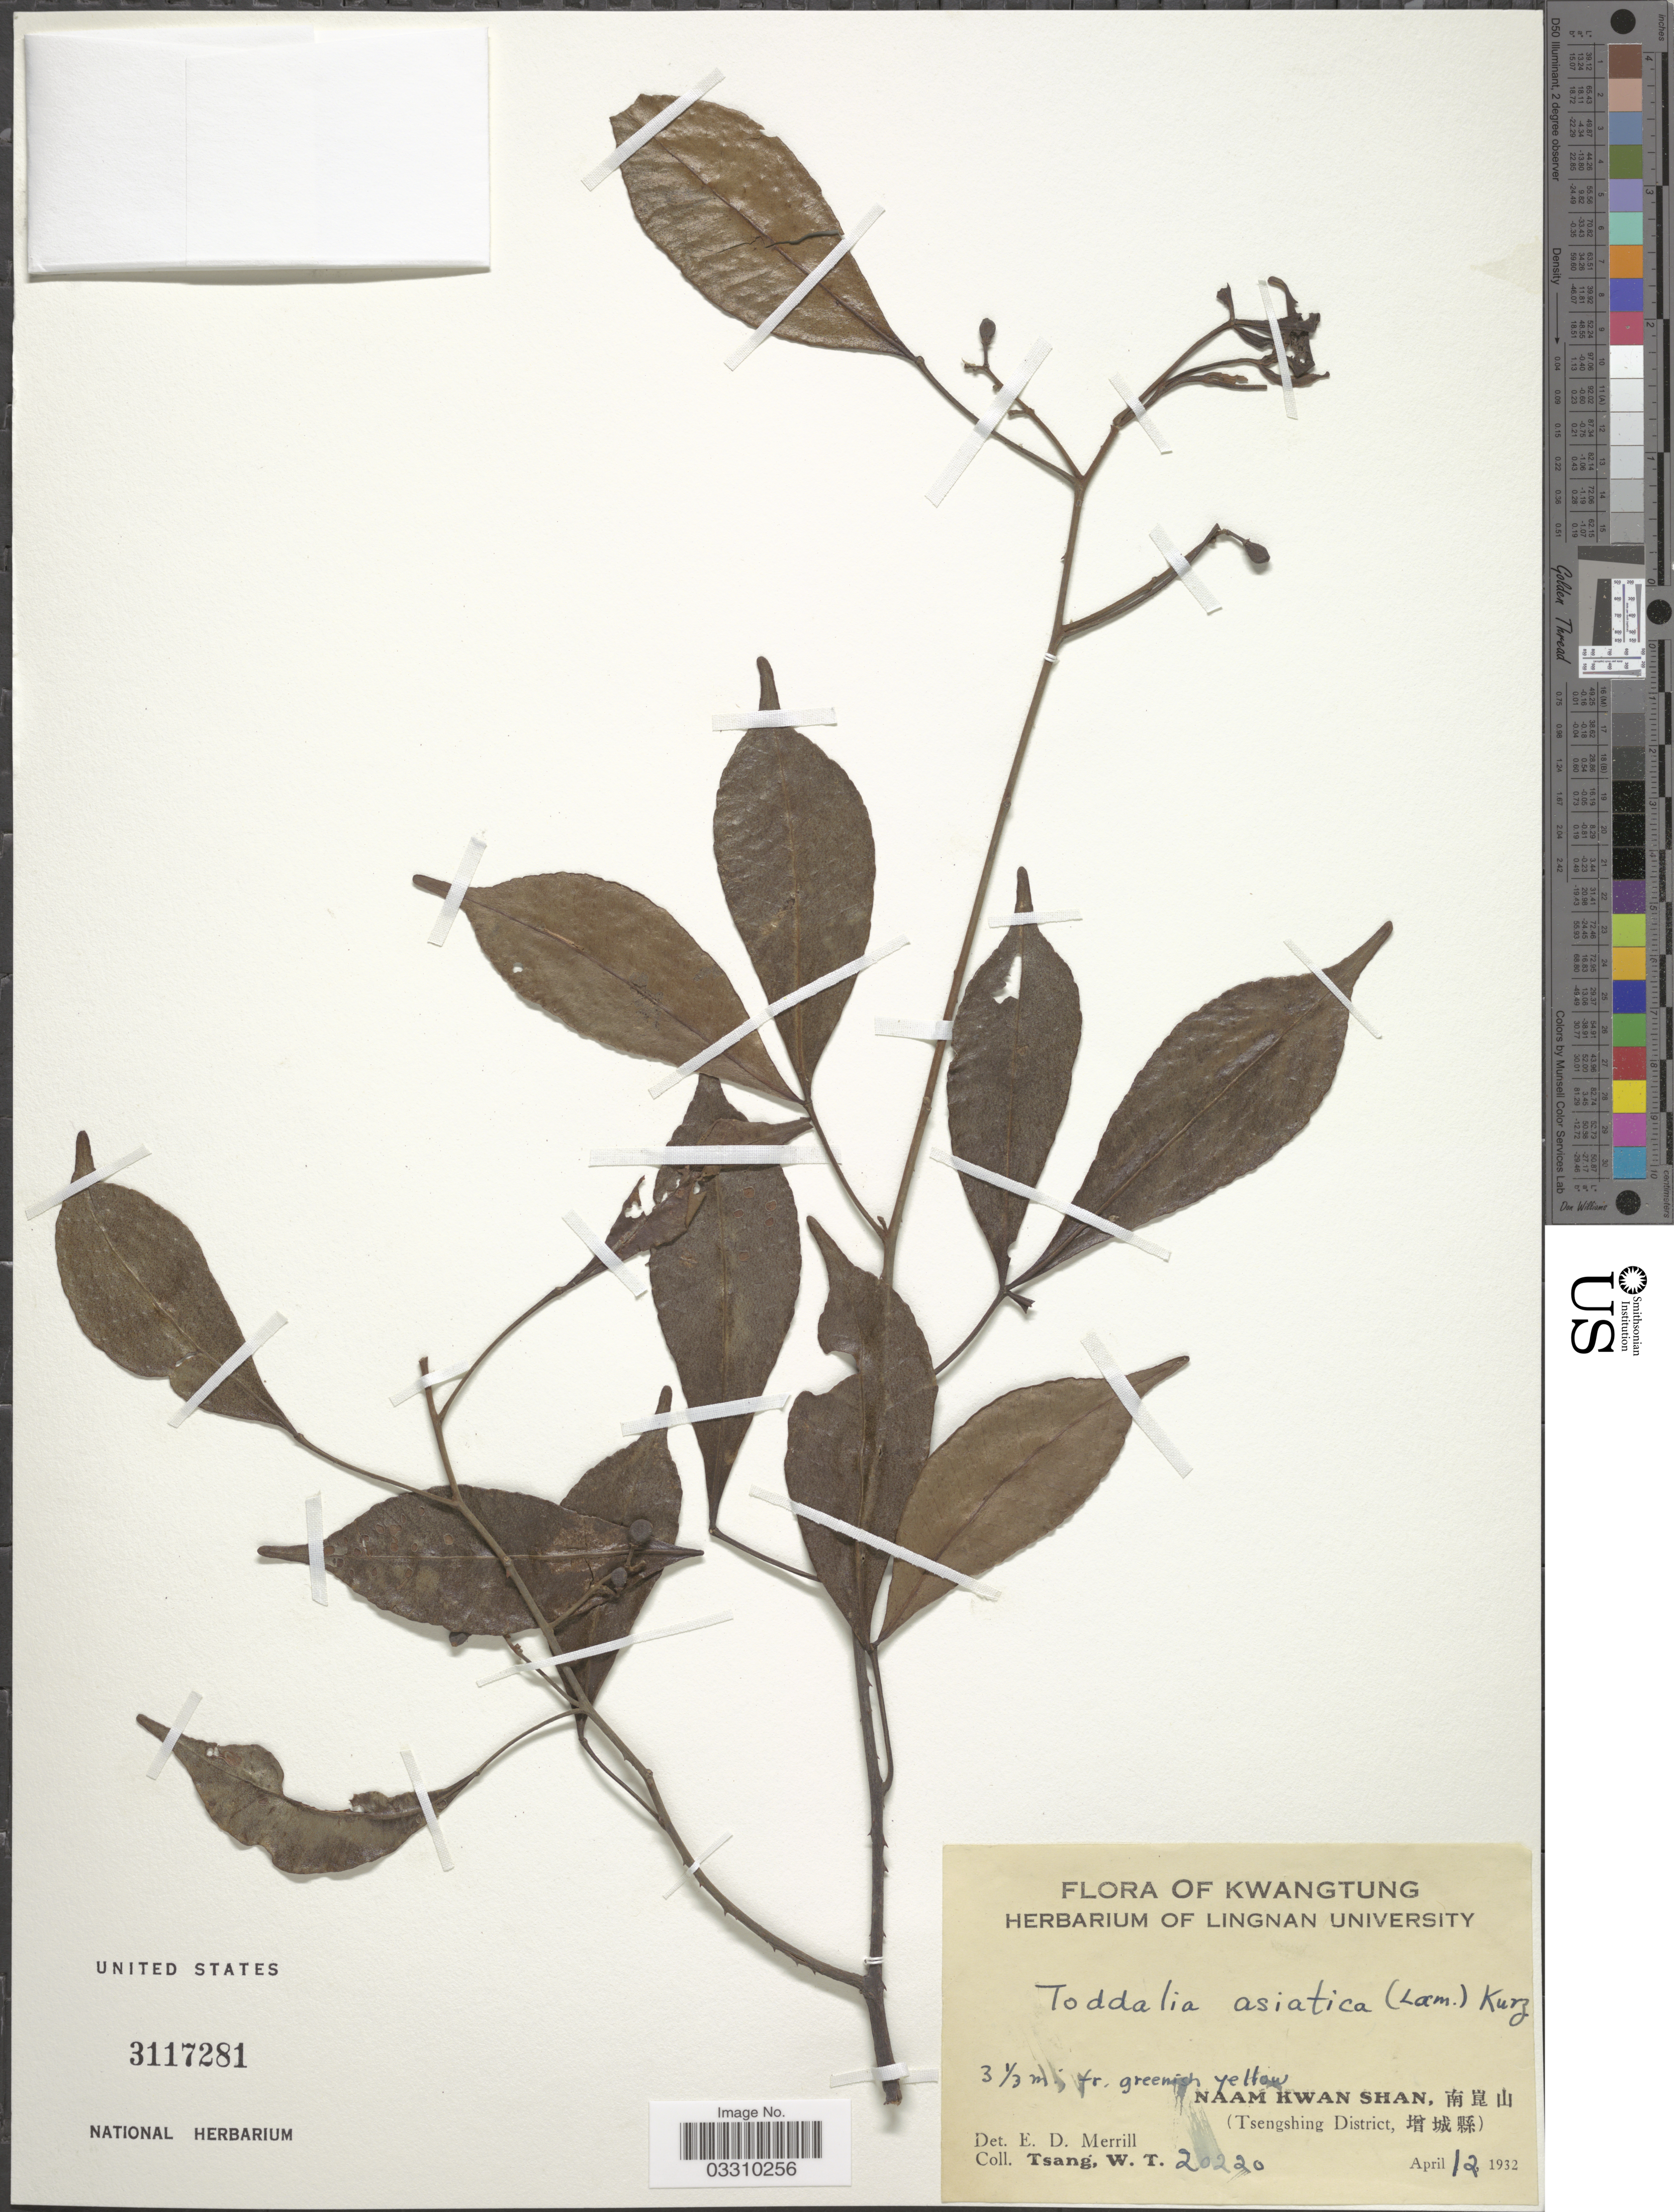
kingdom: Plantae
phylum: Tracheophyta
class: Magnoliopsida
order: Sapindales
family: Rutaceae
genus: Zanthoxylum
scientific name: Zanthoxylum asiaticum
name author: (L.) Appelhans et al.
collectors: W. T. Tsang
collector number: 20220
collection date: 1932-04-12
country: China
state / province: Guangdong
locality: Kwatung.Naam Kwan Shan, (Tsengshing District.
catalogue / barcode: US 3117281